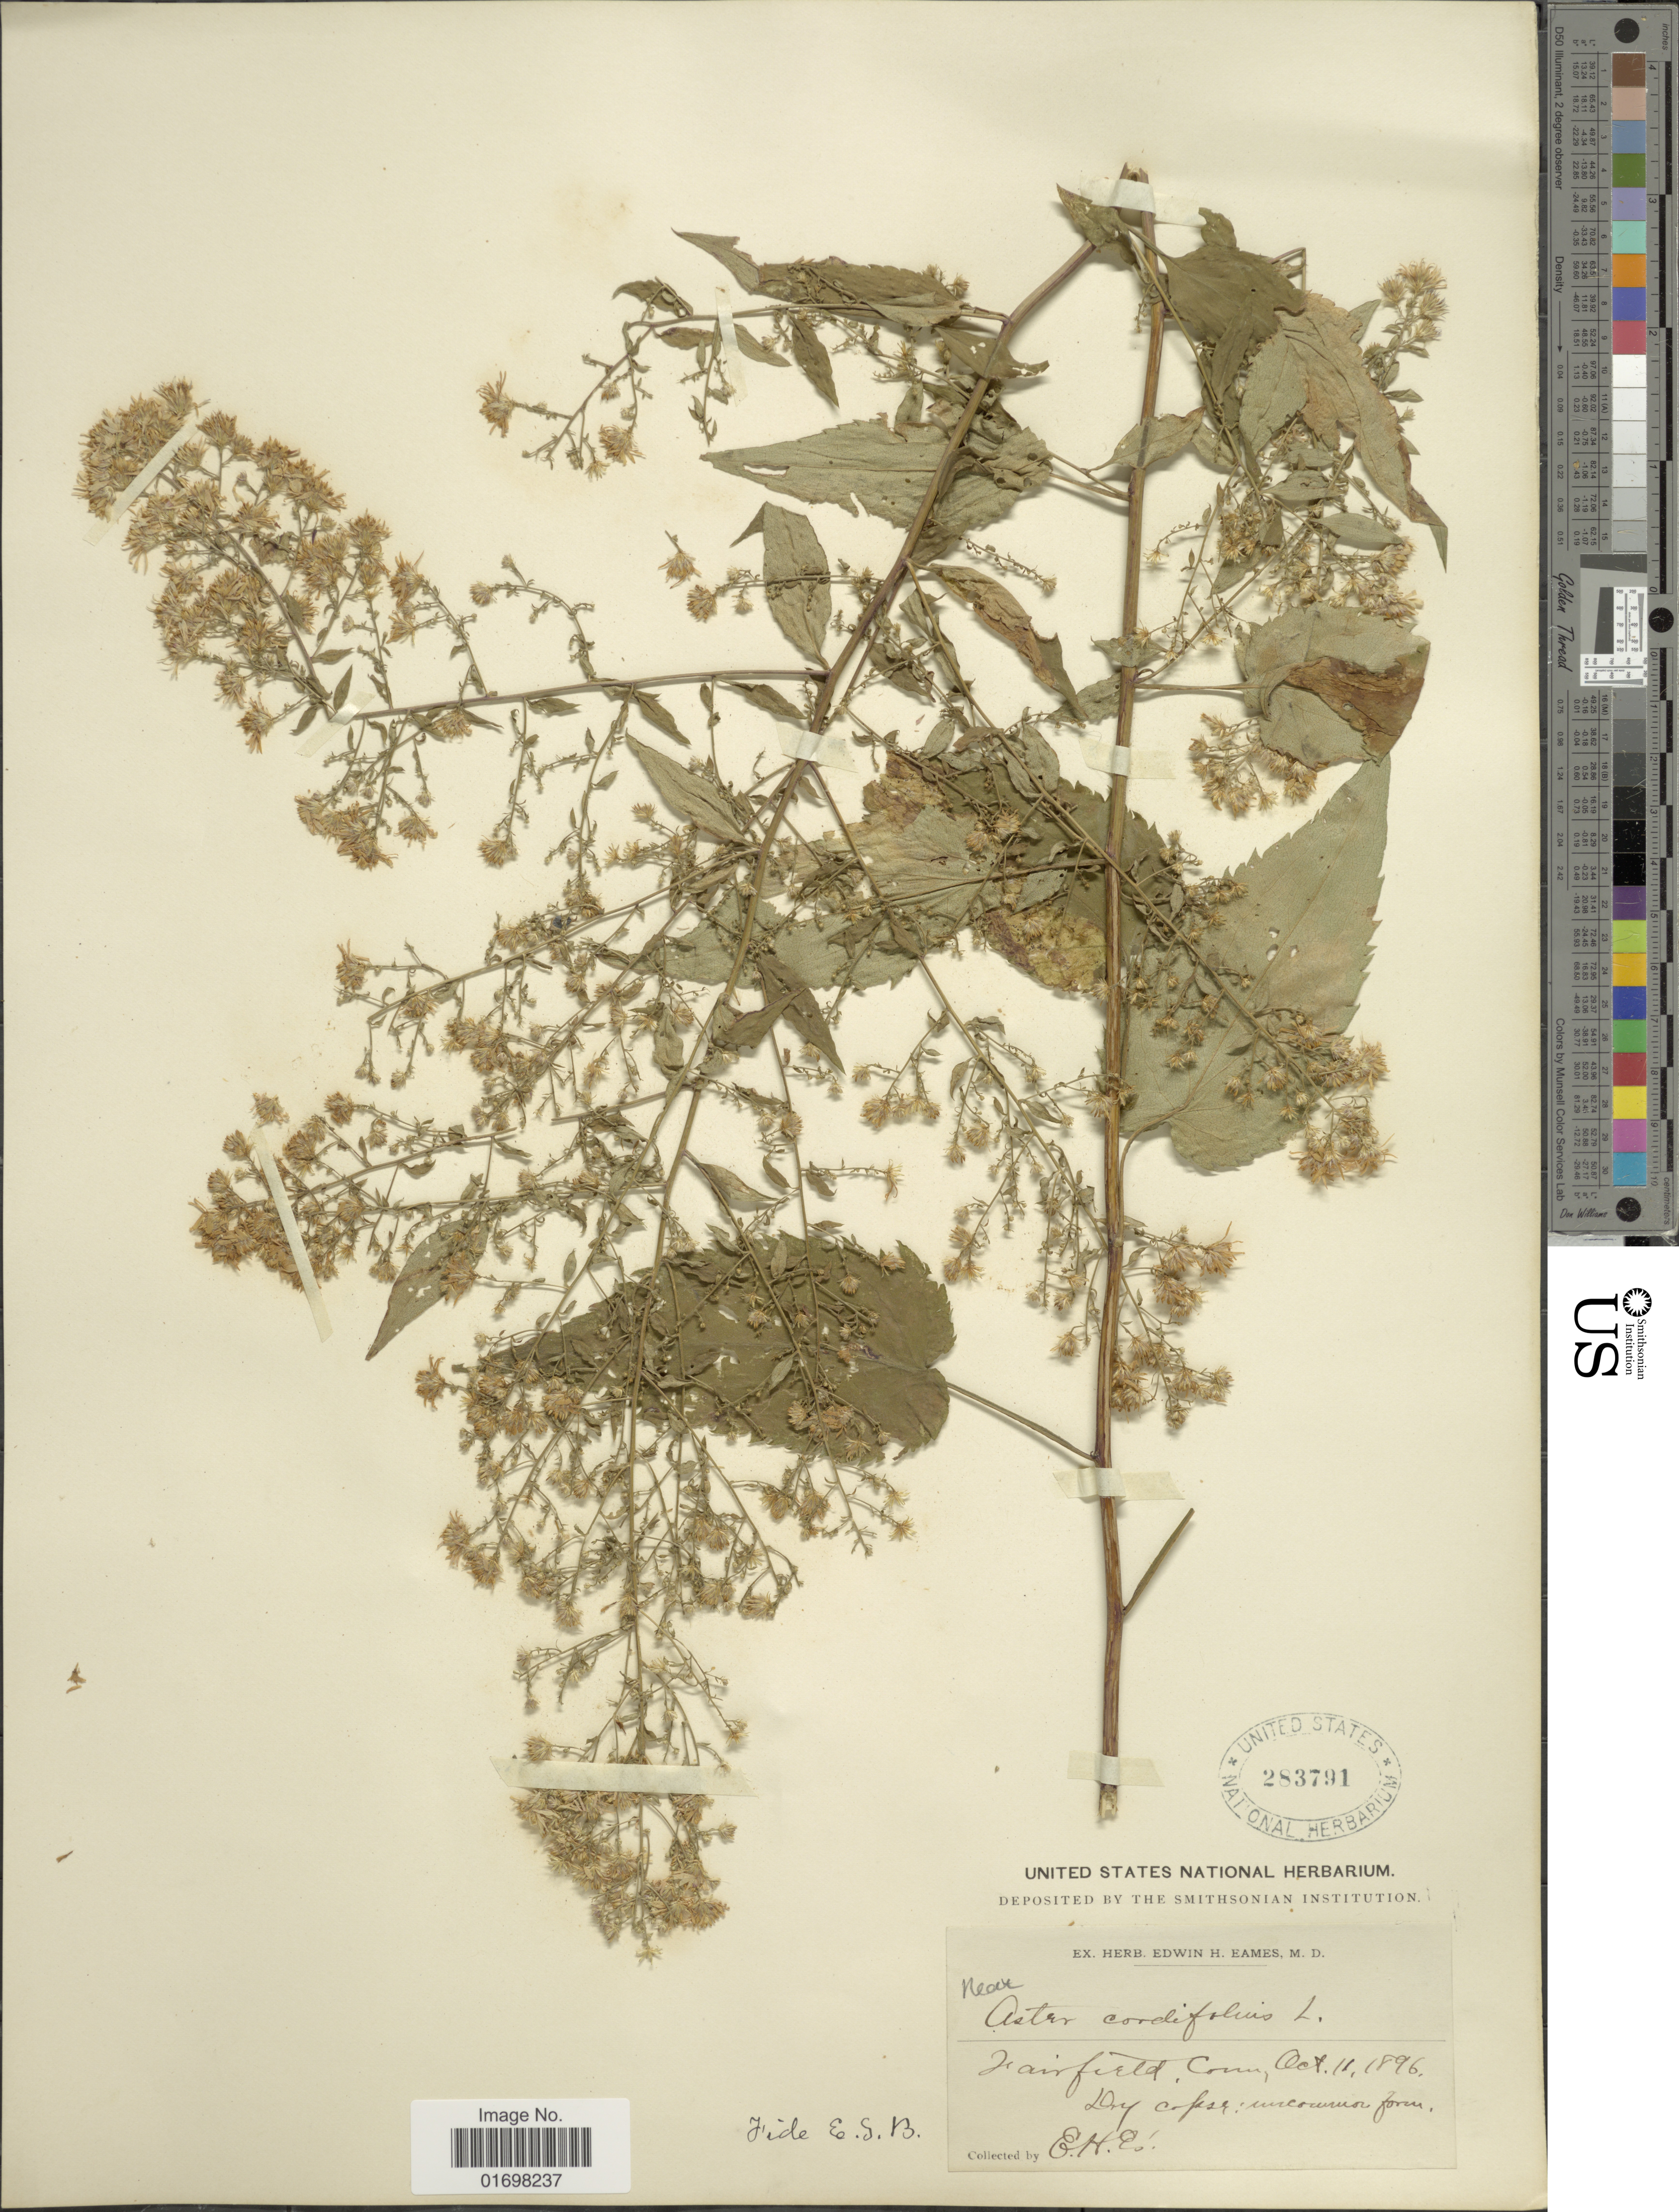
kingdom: Plantae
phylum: Tracheophyta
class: Magnoliopsida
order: Asterales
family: Asteraceae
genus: Symphyotrichum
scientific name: Symphyotrichum cordifolium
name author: (L.) G.L. Nesom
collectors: E. H. Eames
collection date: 1896-10-11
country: United States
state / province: Connecticut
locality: Fairfield, Conn.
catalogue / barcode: US 283791